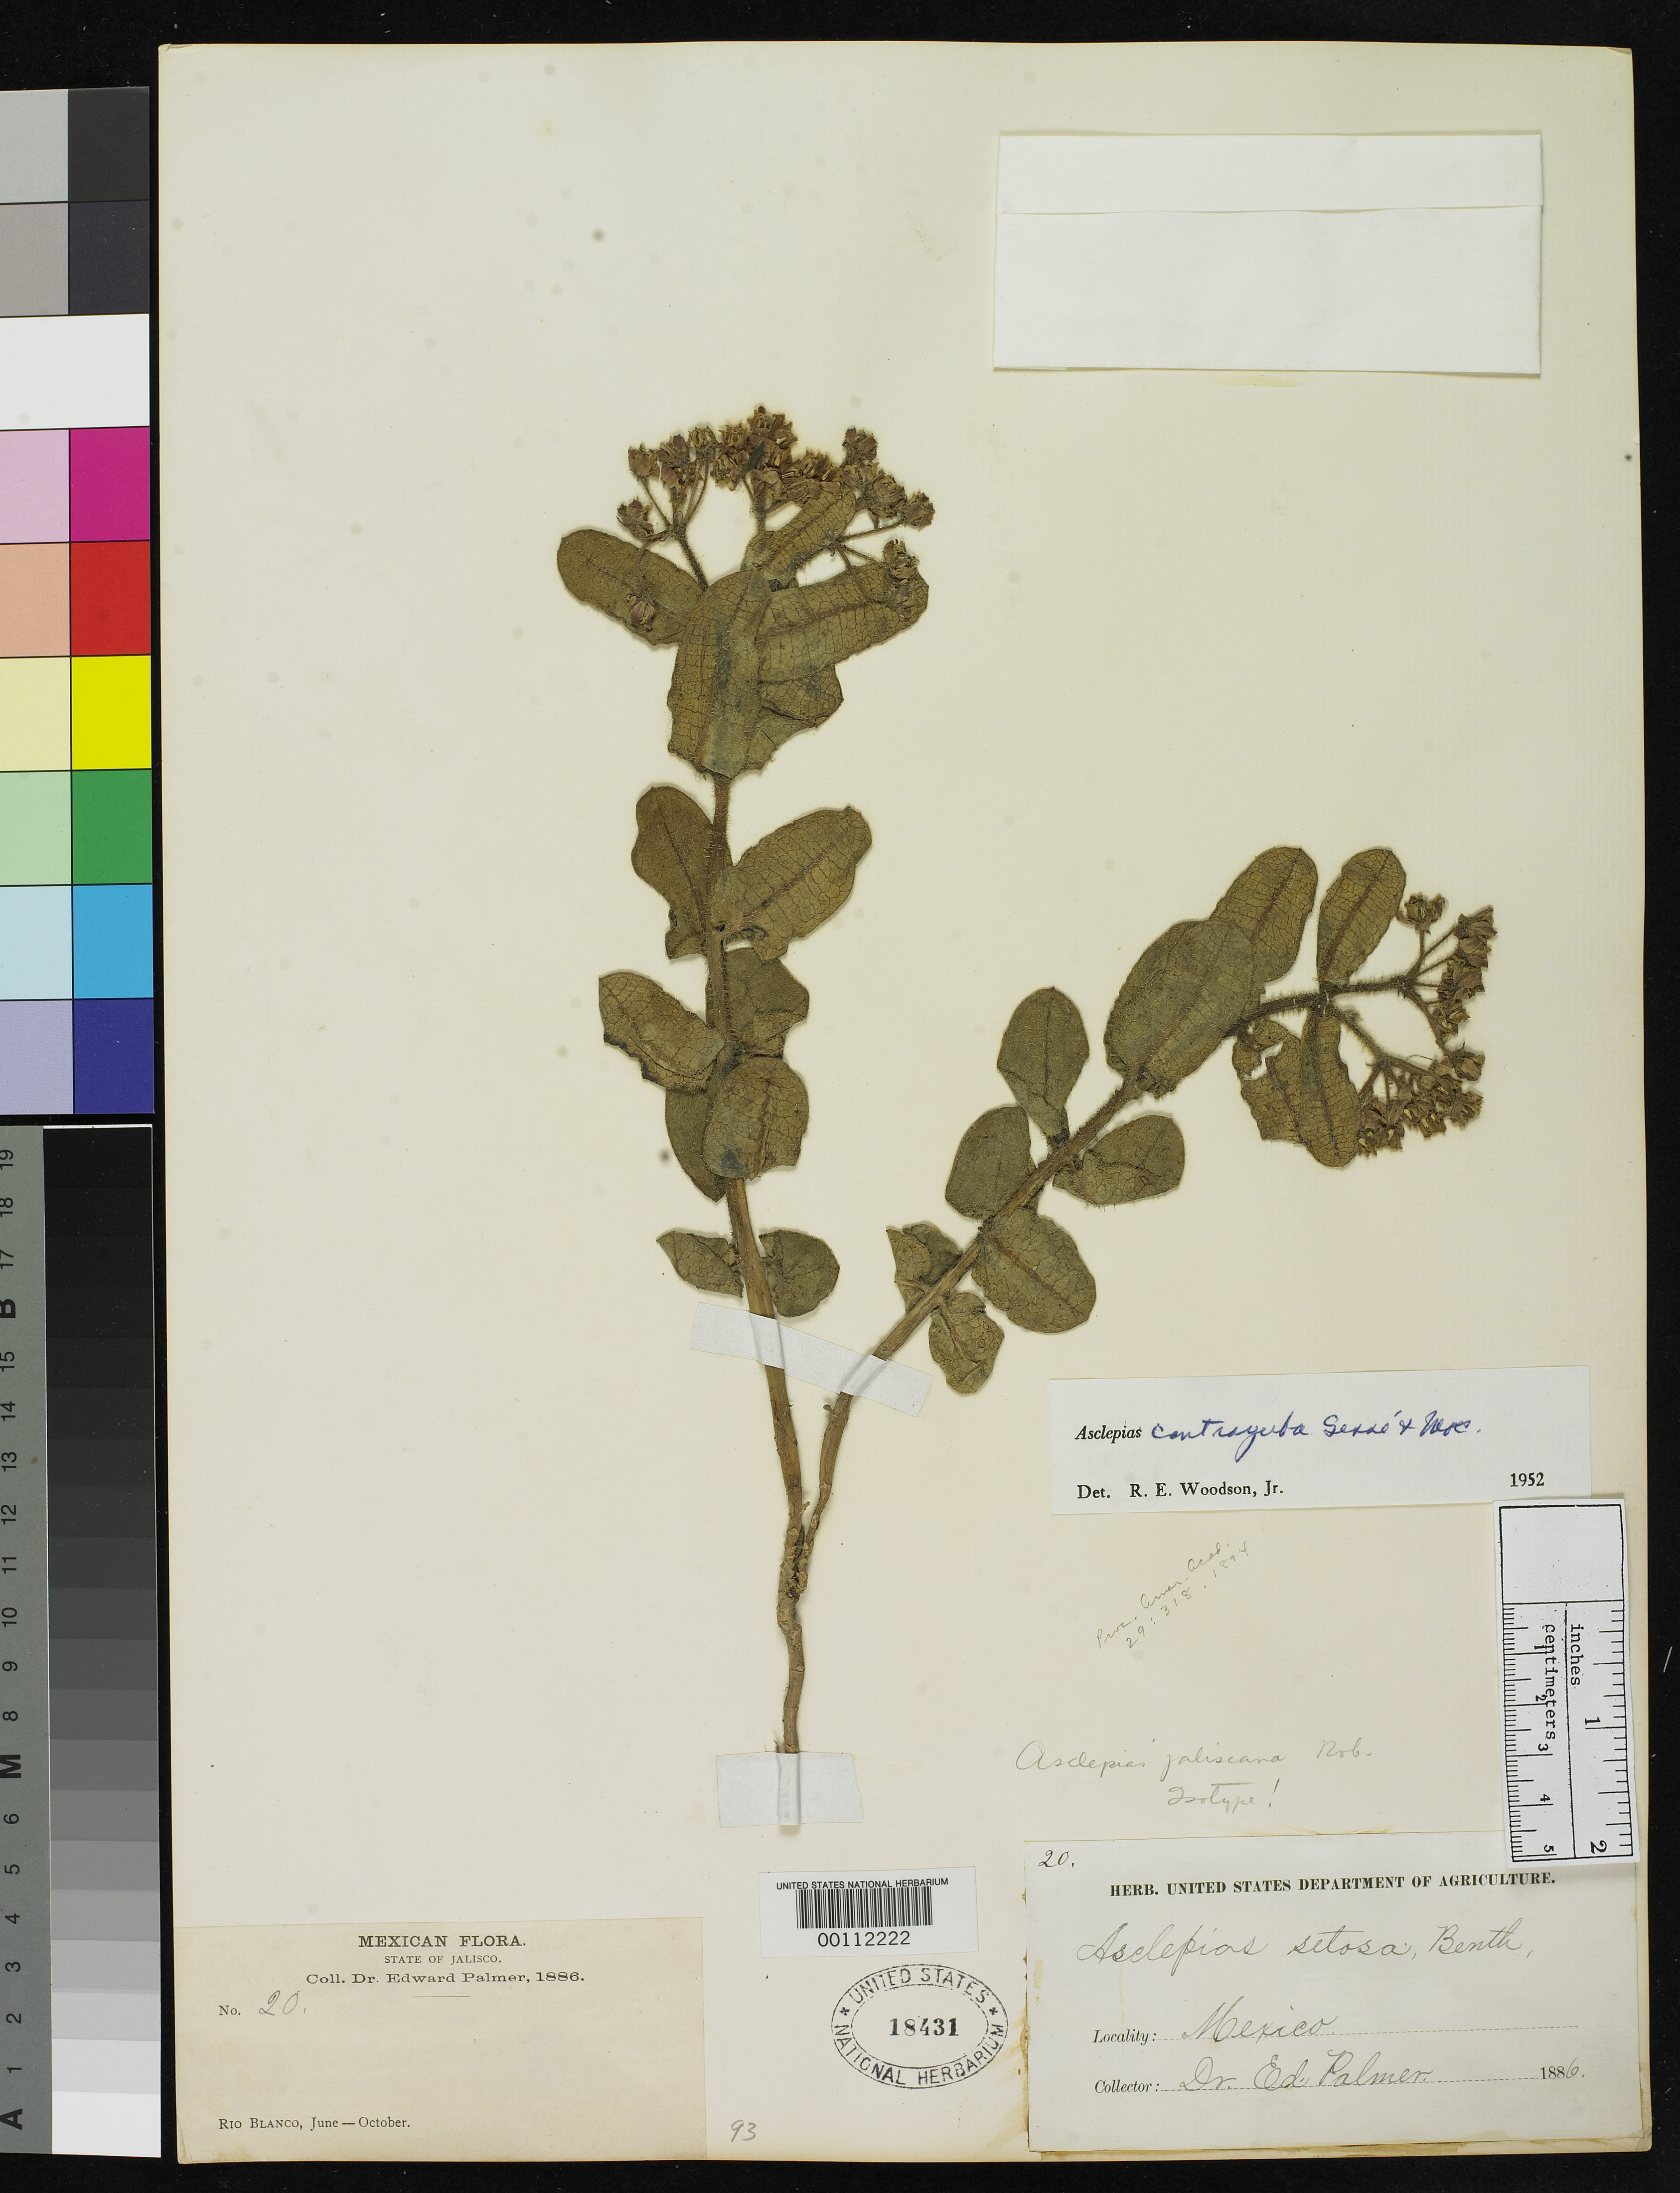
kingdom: Plantae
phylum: Tracheophyta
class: Magnoliopsida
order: Gentianales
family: Apocynaceae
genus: Asclepias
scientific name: Asclepias jaliscana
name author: B.L. Rob.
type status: Isosyntype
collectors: E. Palmer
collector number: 20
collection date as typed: Jun 1886 to -- Oct 1886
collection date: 1886-06/1886-10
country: Mexico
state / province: Jalisco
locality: Rio Blanco.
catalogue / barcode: US 18431